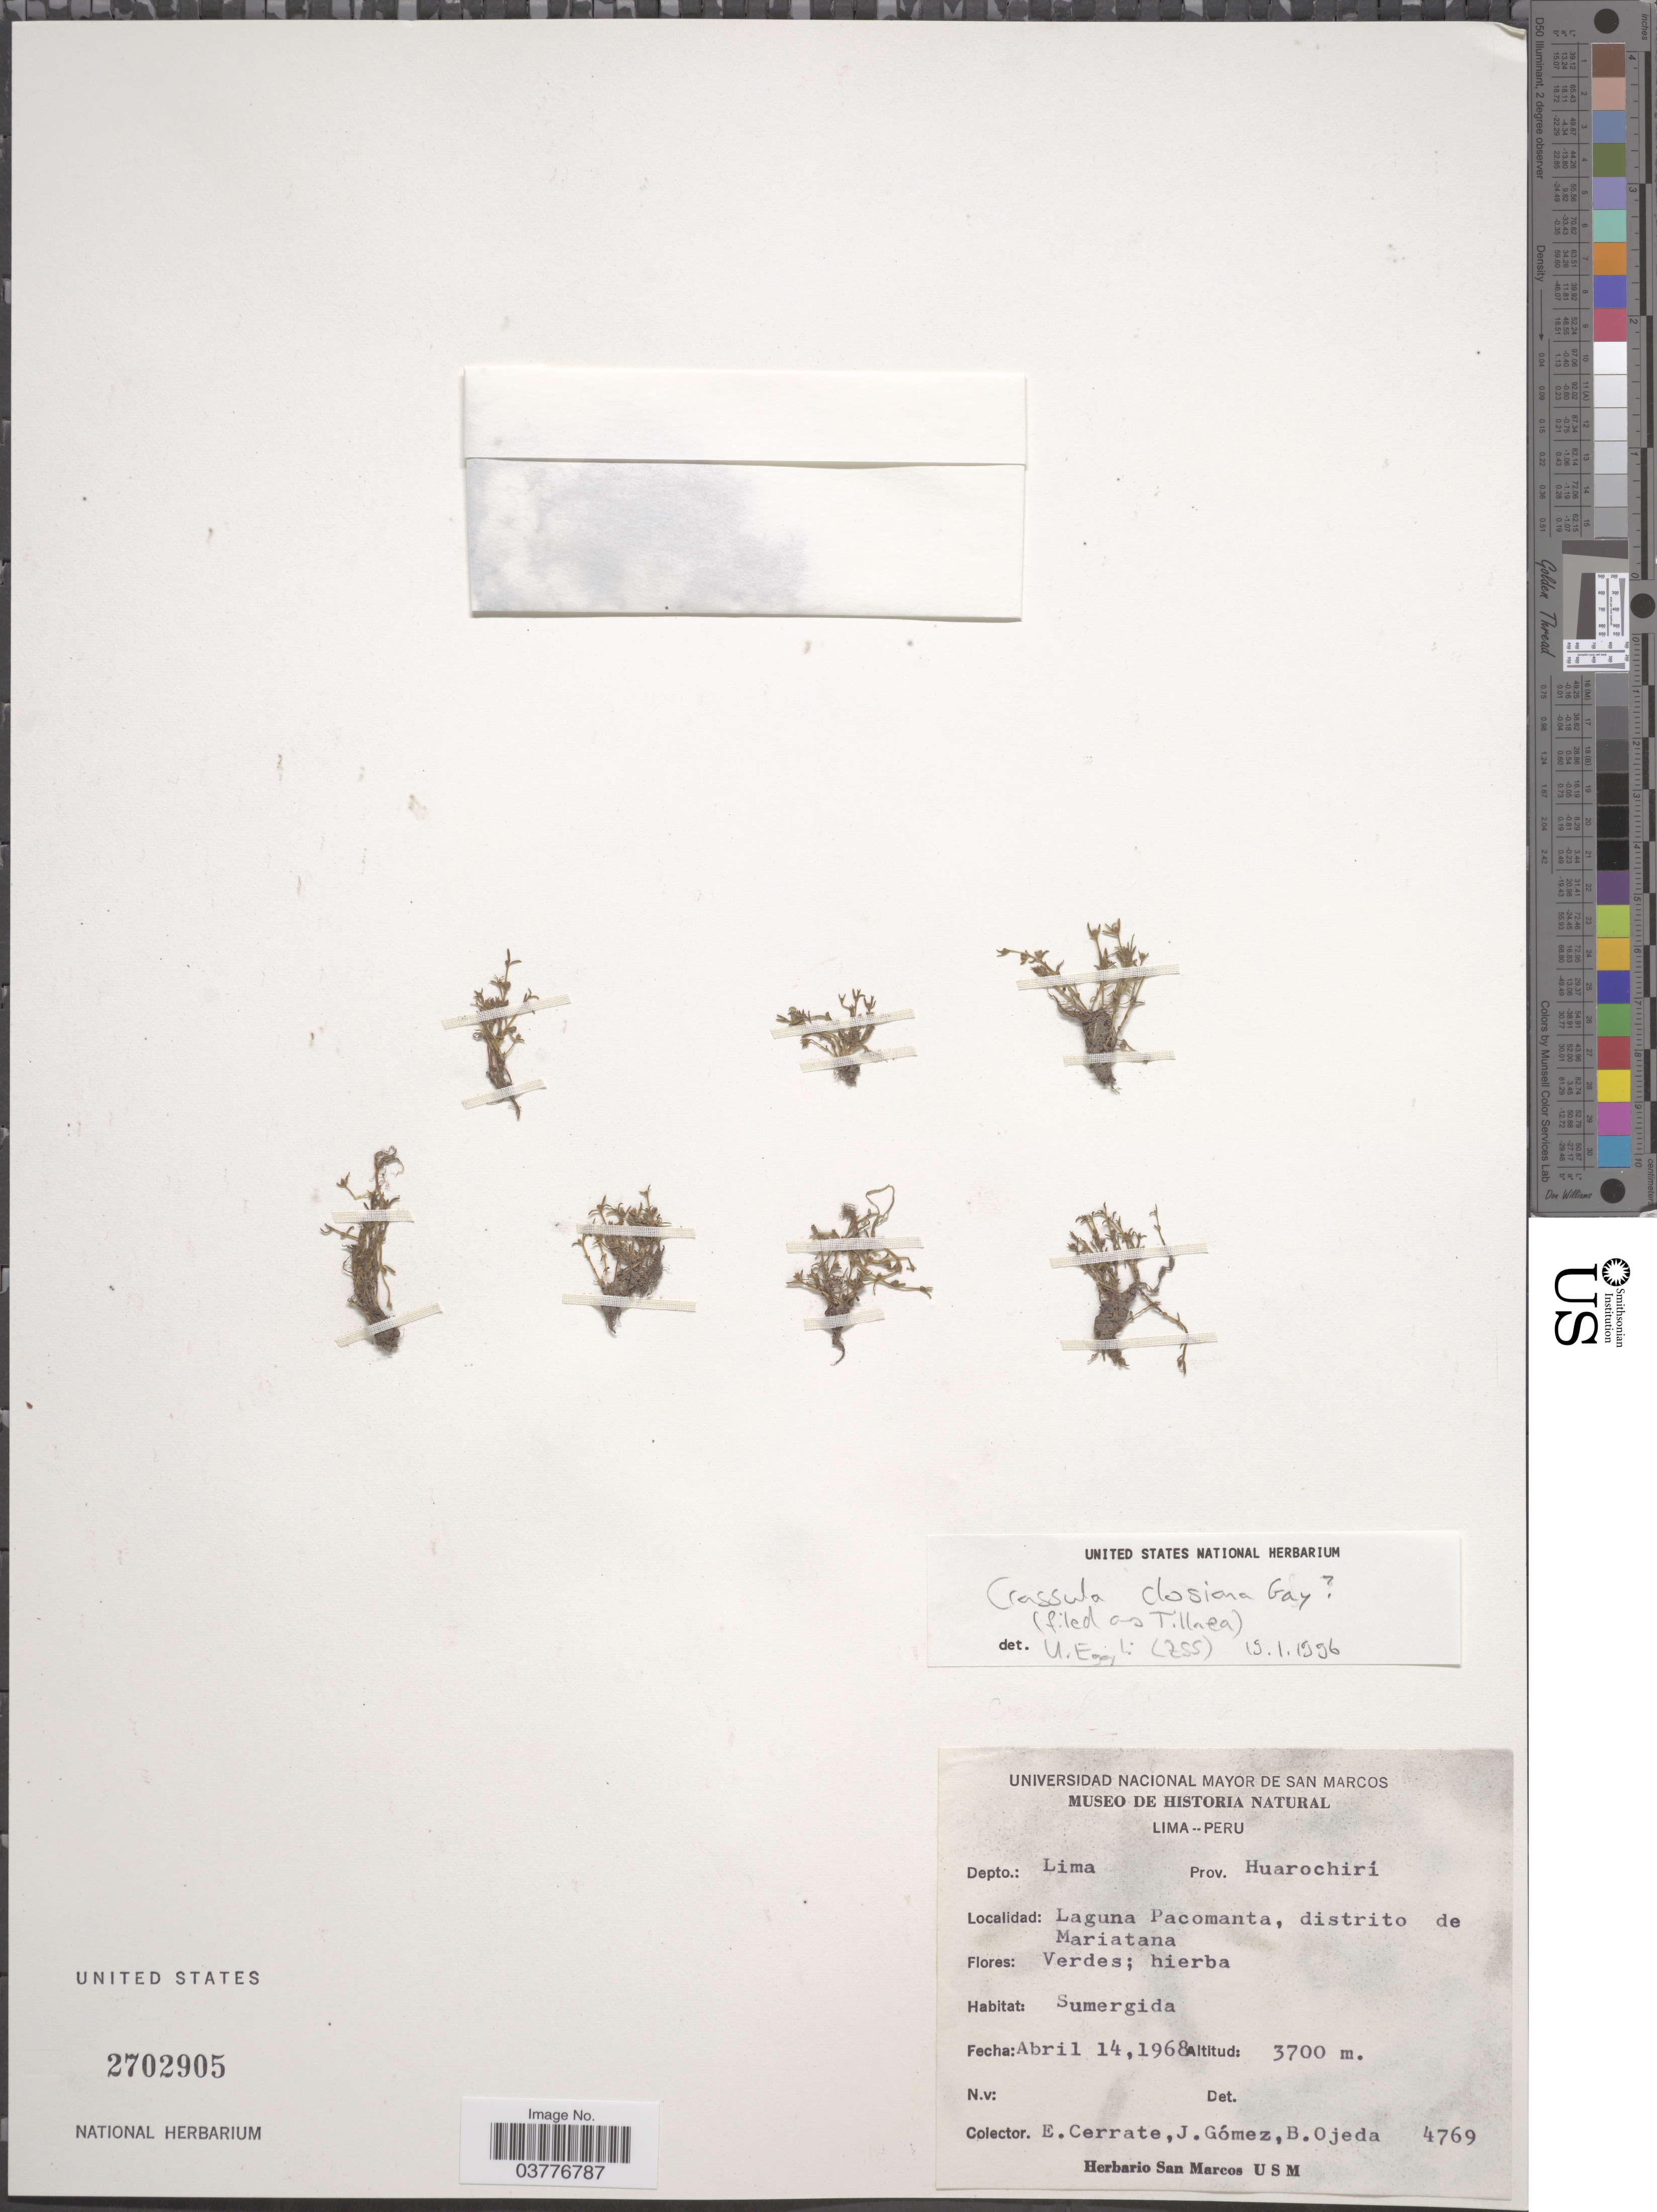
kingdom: Plantae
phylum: Tracheophyta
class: Magnoliopsida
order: Saxifragales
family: Crassulaceae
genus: Crassula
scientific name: Crassula closiana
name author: Reiche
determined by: Eggli, U.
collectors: E. Cerrate, J. Gomes & B. Ojeda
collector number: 4769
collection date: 1968-04-14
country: Peru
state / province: Lima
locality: Depto.: Lima. Prov. Huarochirí. Laguna Pacomanta, distrito de Mariatana.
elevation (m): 3700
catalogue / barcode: US 2702905